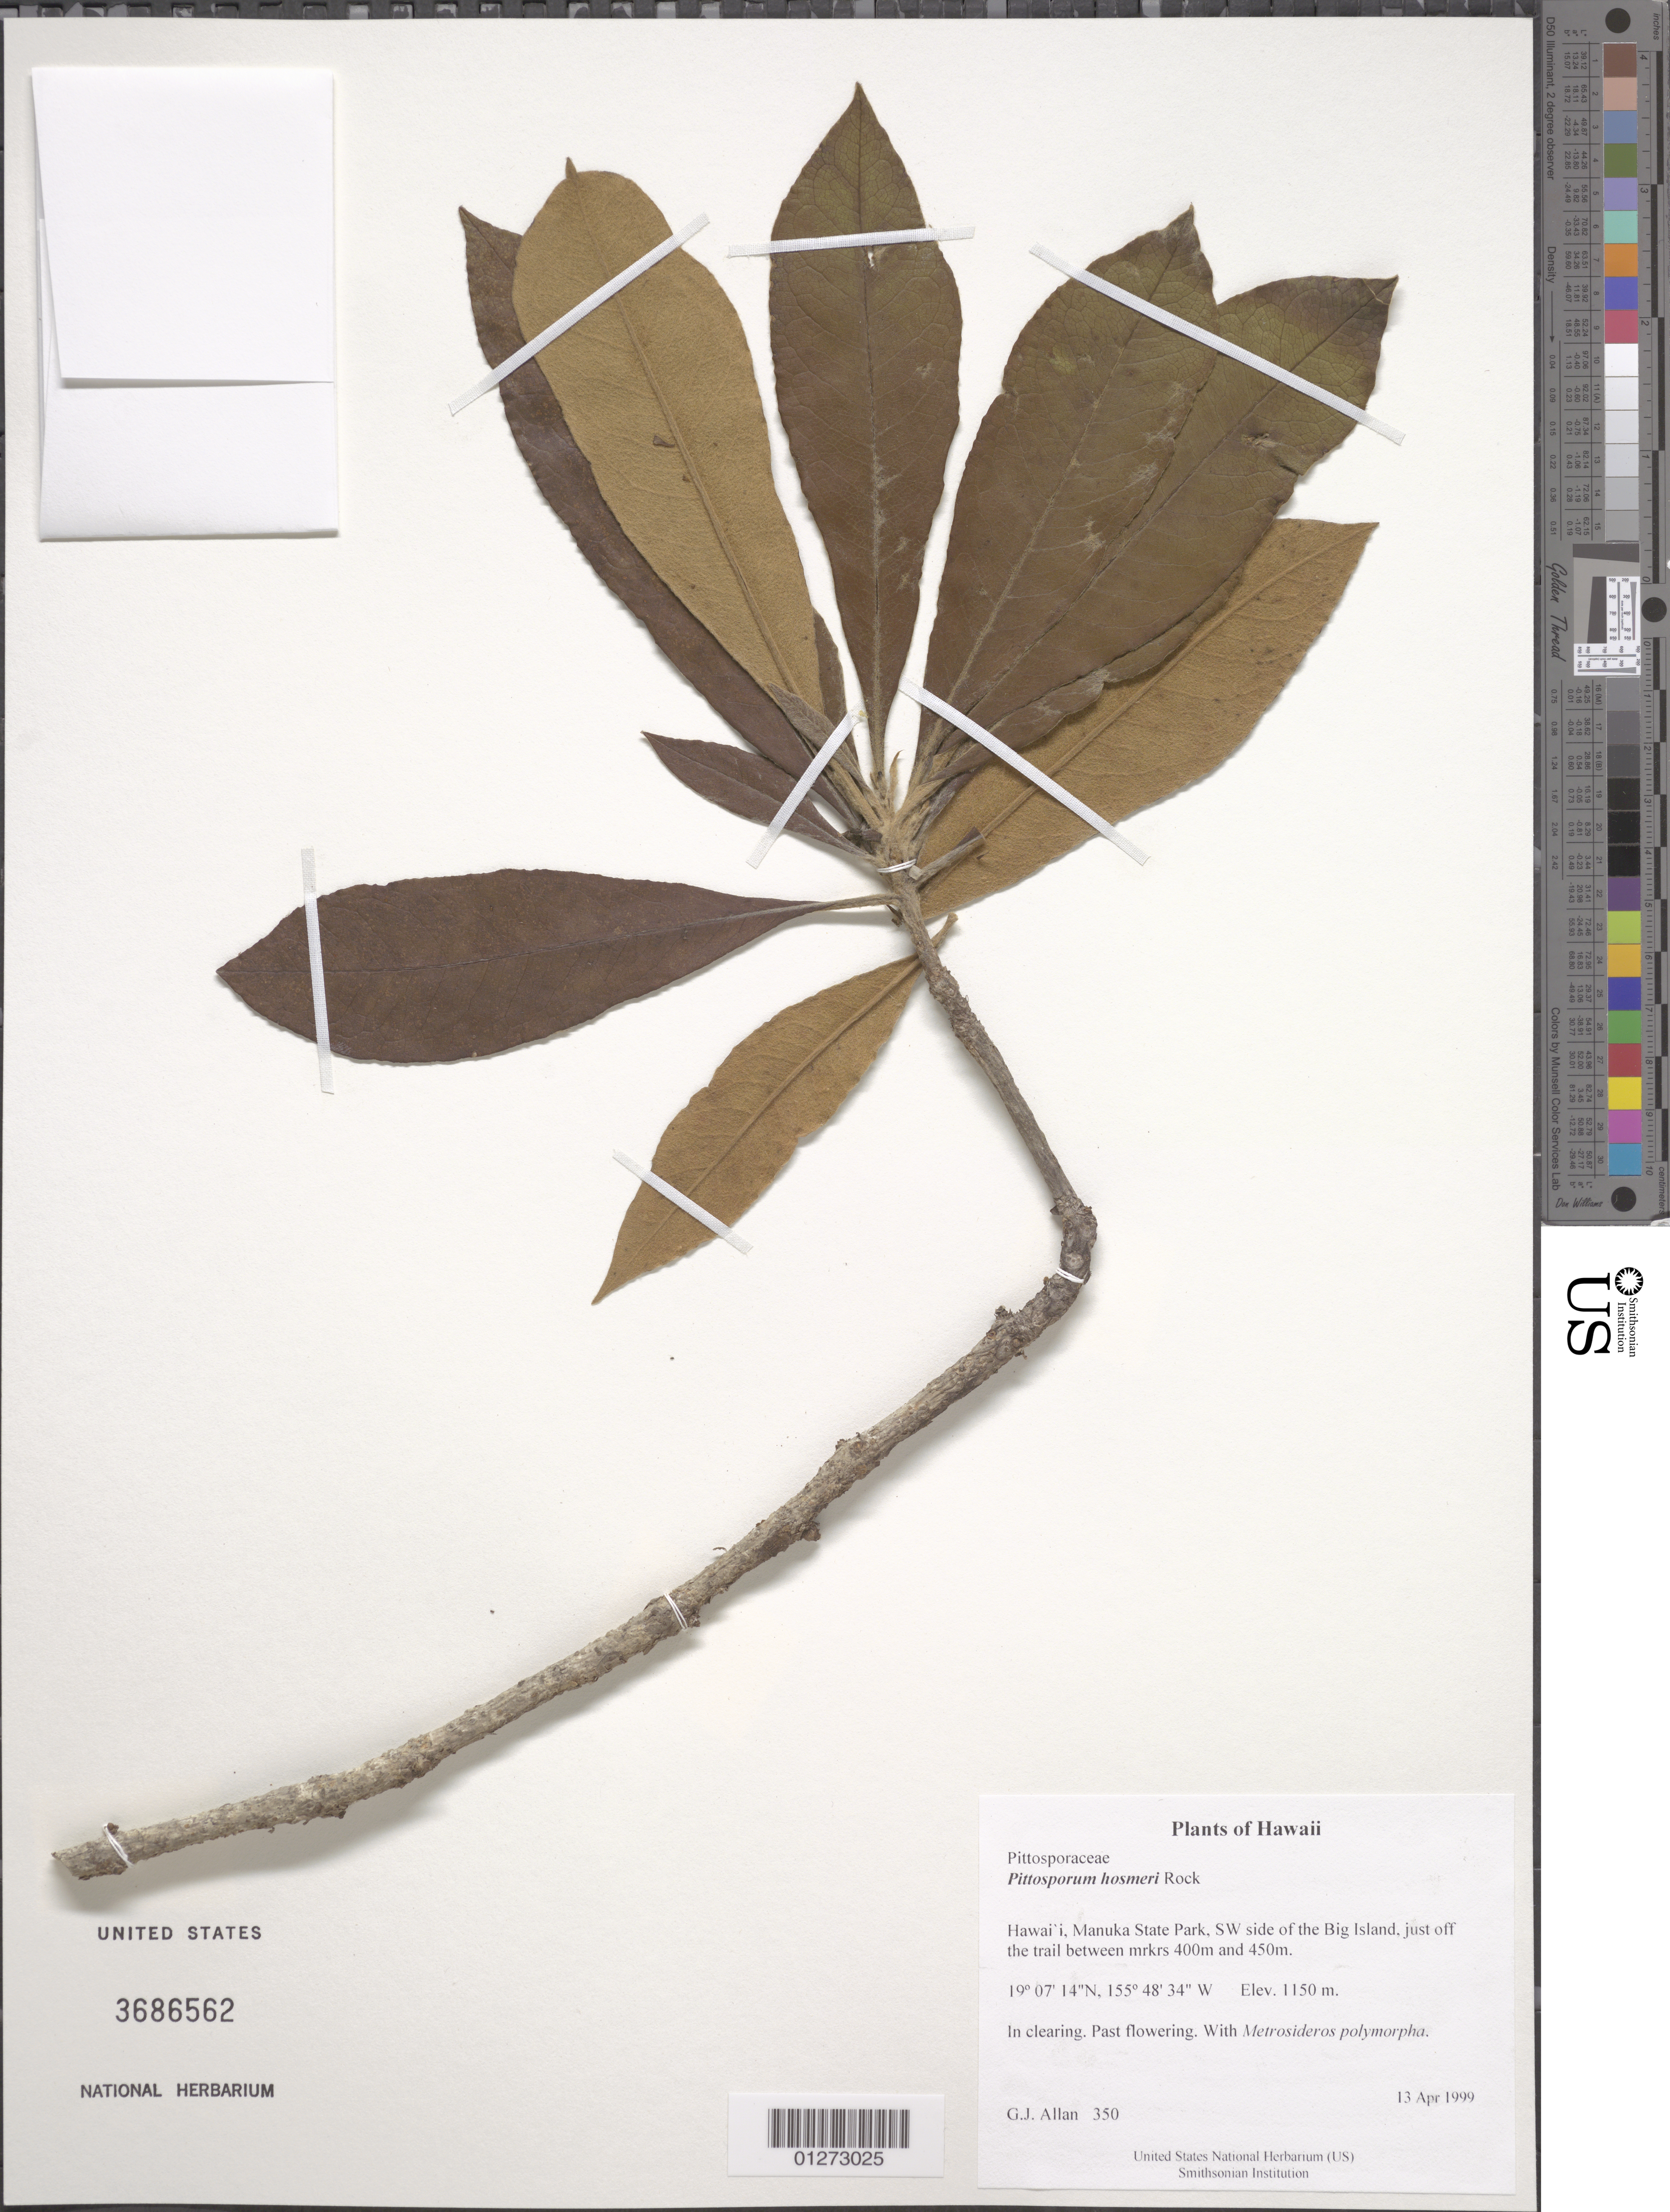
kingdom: Plantae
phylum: Tracheophyta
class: Magnoliopsida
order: Apiales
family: Pittosporaceae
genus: Pittosporum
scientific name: Pittosporum hosmeri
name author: Rock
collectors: G. Allan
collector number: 350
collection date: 1999-04-13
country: United States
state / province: Hawaii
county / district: Hawaii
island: Hawaii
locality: Manuka State Park, SW side of the Big Island, just off the trail between mrkrs 400m and 450m.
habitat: In clearing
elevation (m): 1150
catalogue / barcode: US 3686562